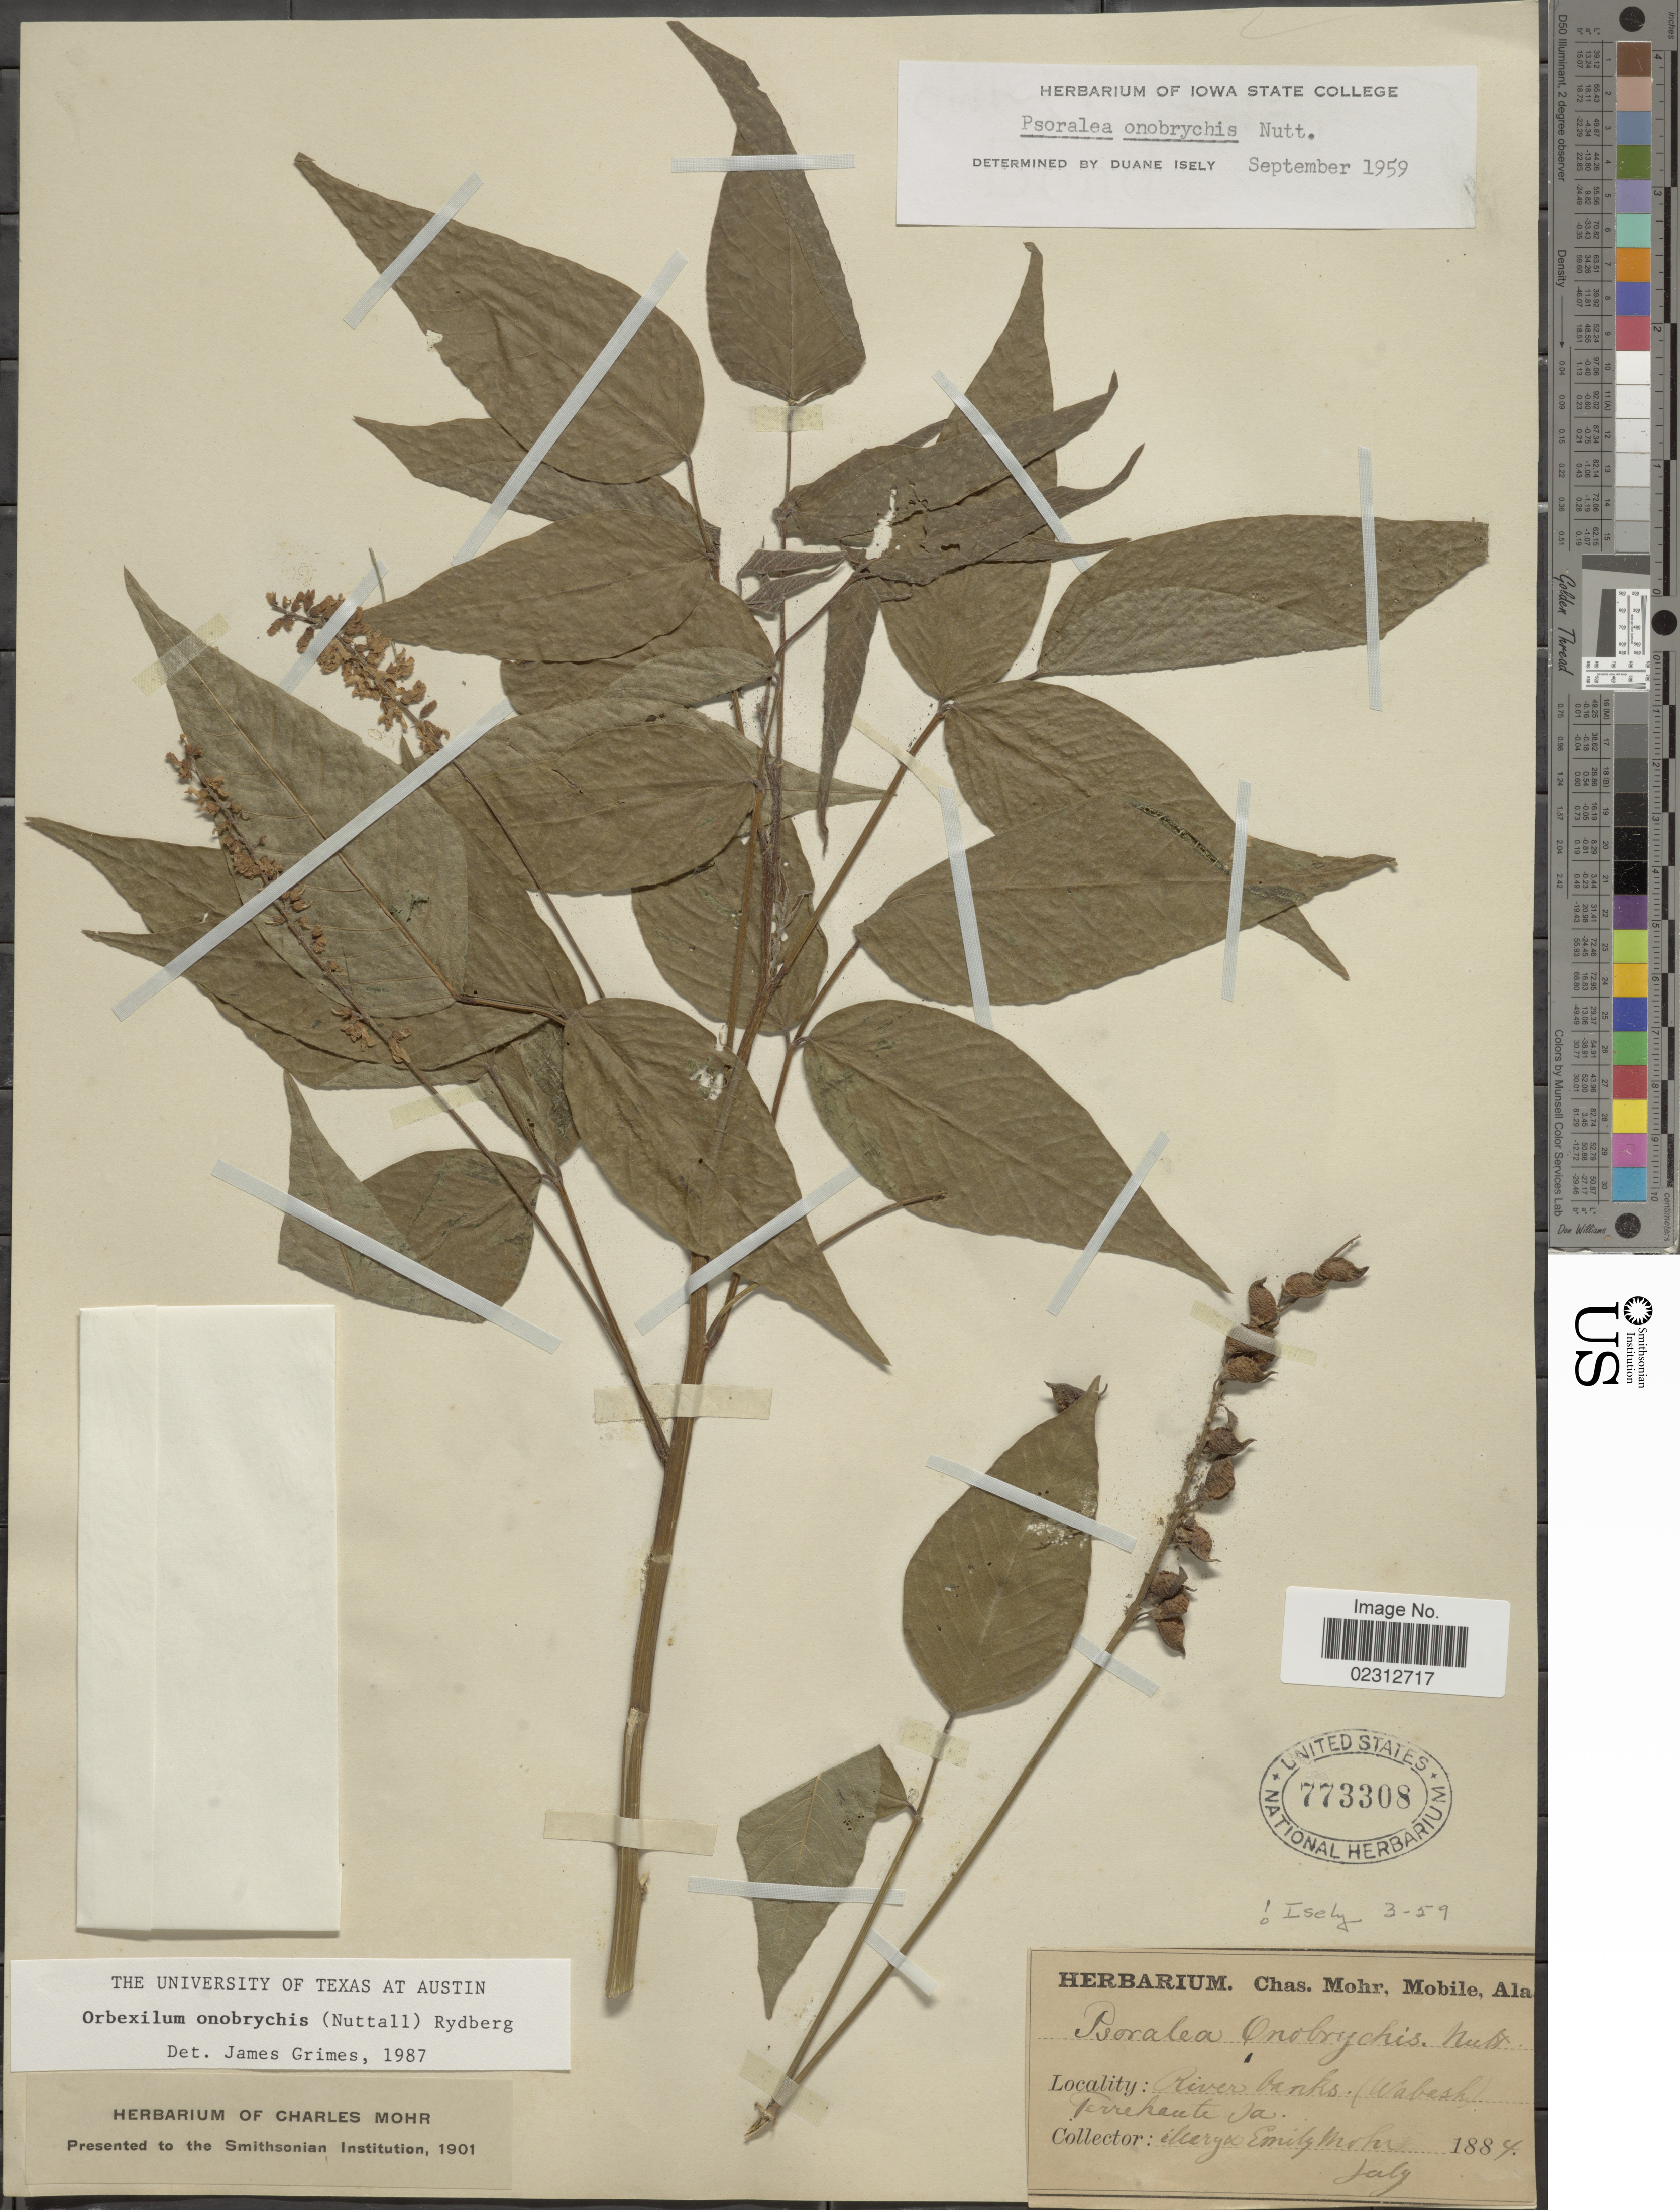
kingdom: Plantae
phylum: Tracheophyta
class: Magnoliopsida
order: Fabales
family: Fabaceae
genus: Orbexilum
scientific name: Orbexilum onobrychis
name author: (Nutt.) Rydb.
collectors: E. Mohr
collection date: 1884-07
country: United States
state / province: Indiana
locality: River banks (Wabash) Terrehaute.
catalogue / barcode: US 773308